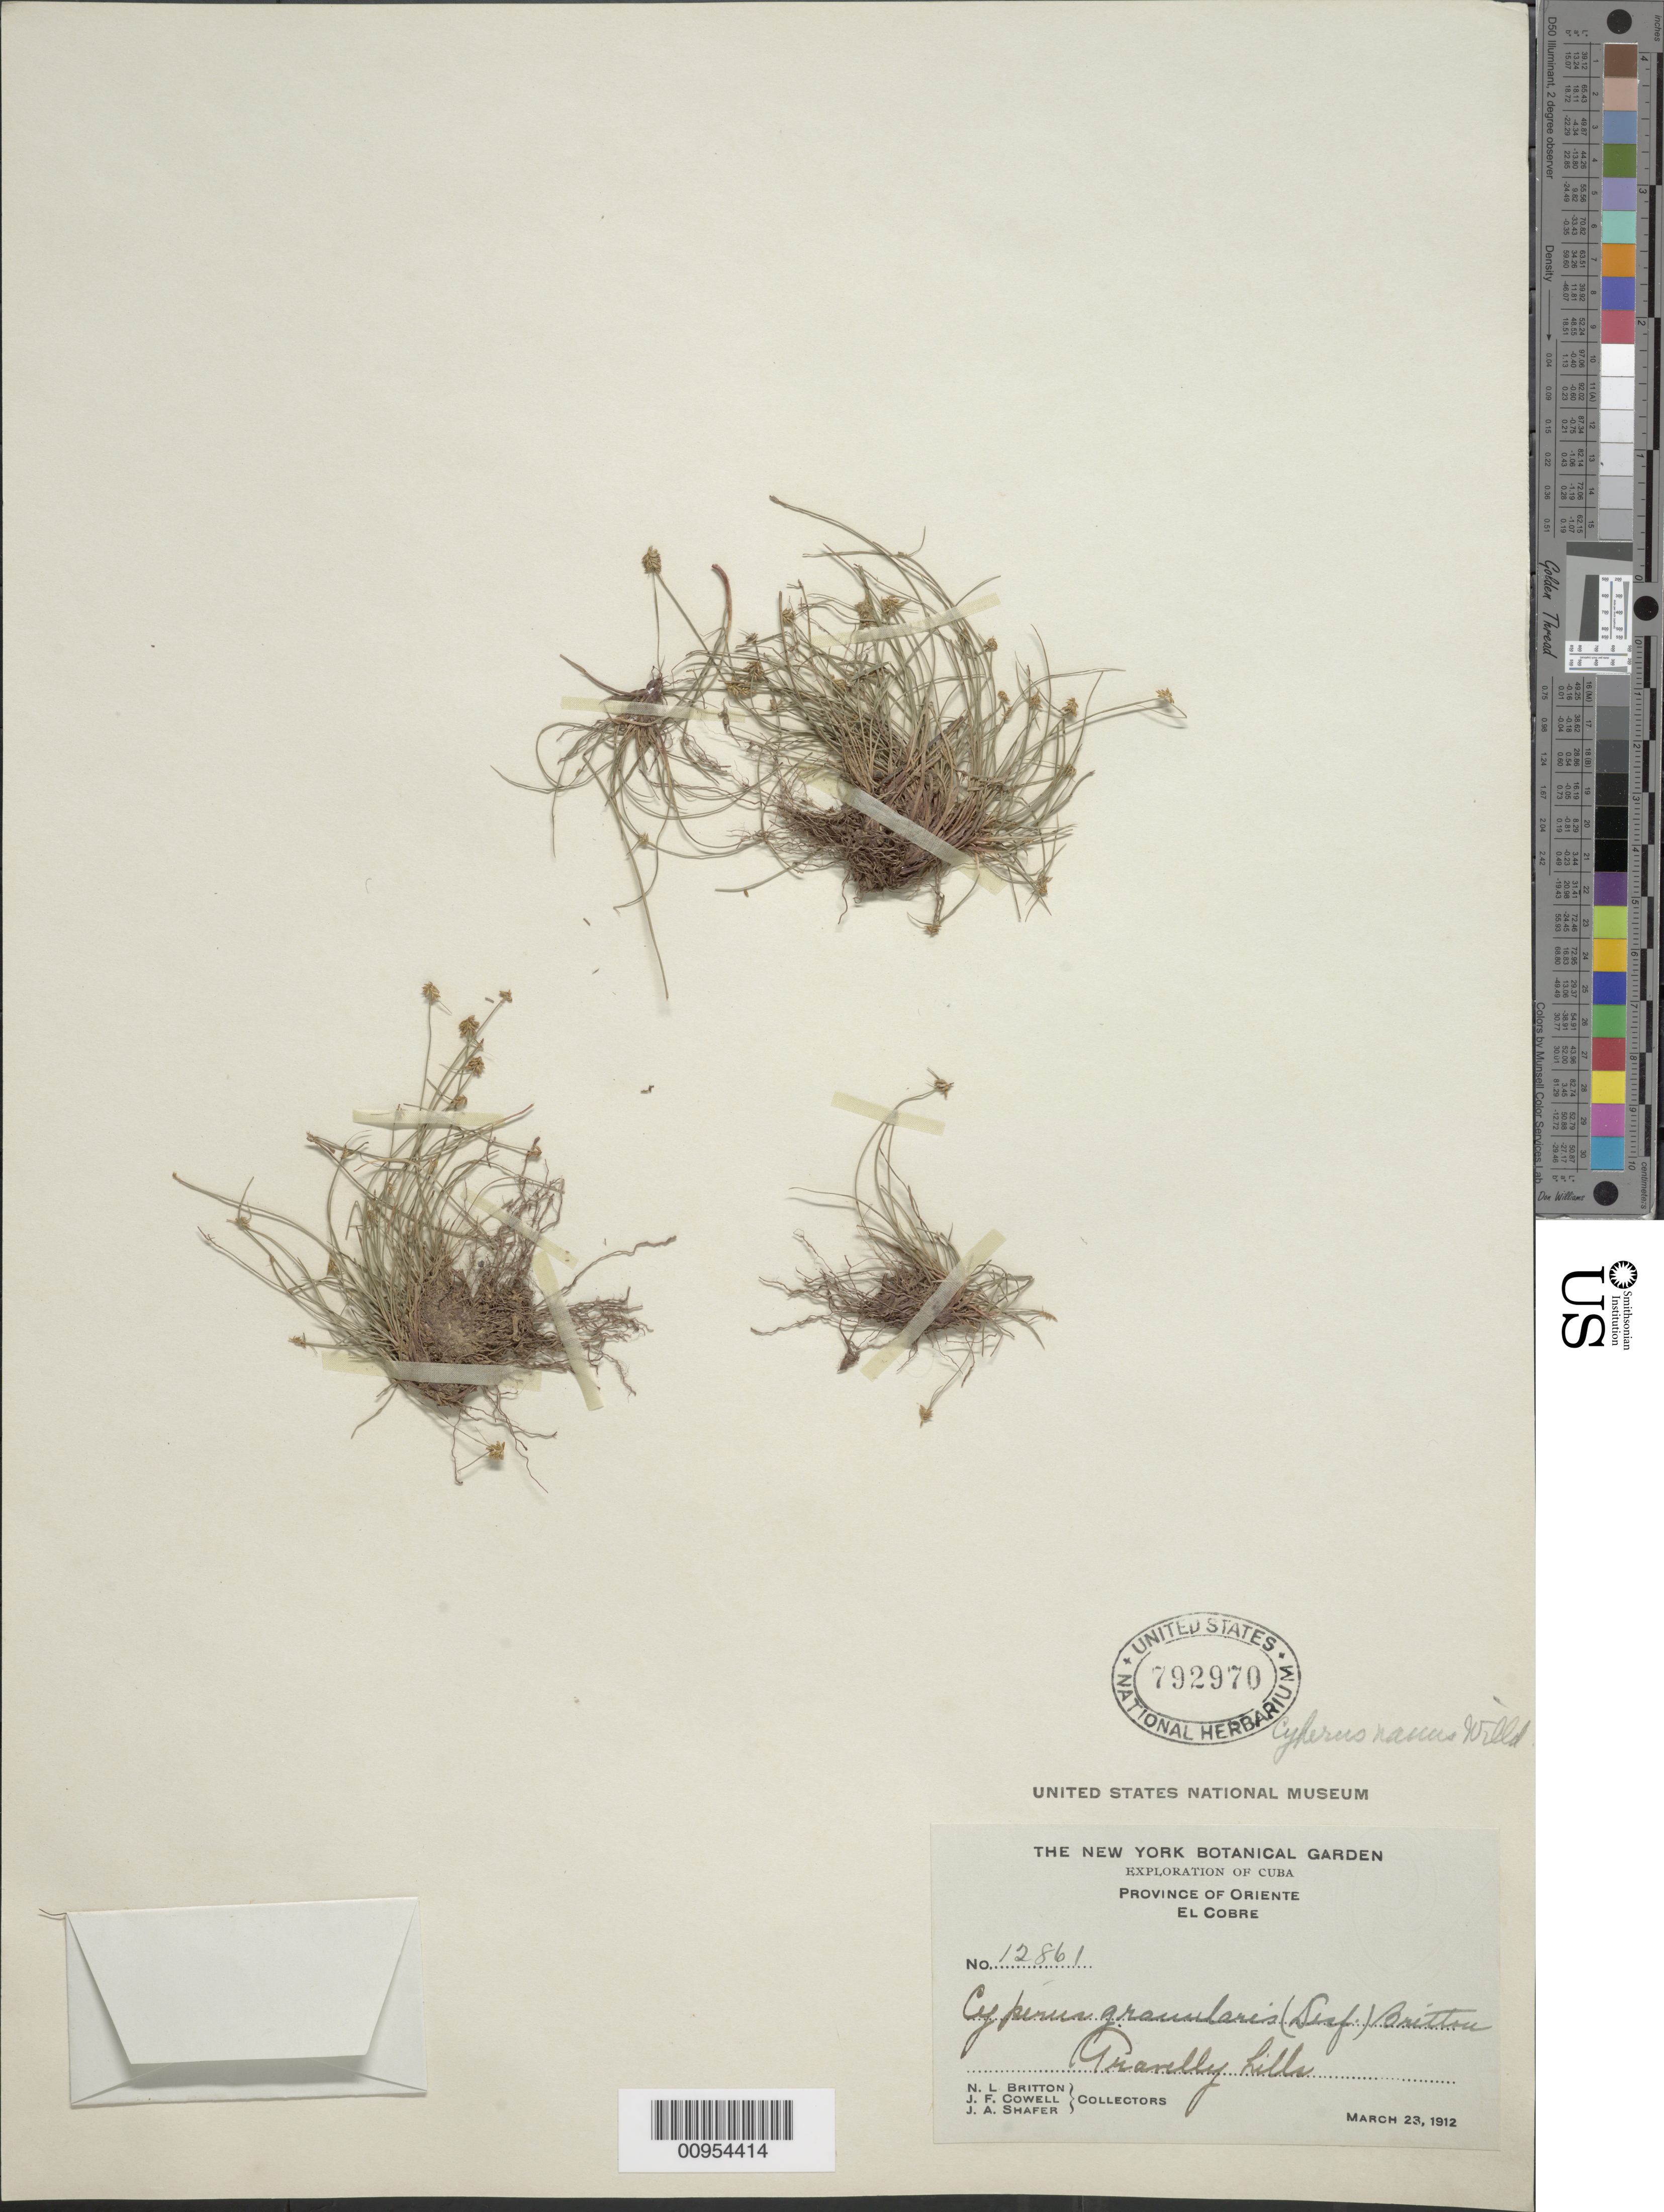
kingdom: Plantae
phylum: Tracheophyta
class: Liliopsida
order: Poales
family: Cyperaceae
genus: Cyperus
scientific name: Cyperus nanus var. nanus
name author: Willd.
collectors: N. Britton, J. F. Cowell & J. A. Shafer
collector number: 12861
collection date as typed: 23 Mar 1912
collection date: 1912-03-23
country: Cuba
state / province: Oriente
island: Cuba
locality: El Cobre, hills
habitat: Gravelly hills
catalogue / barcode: US 792970